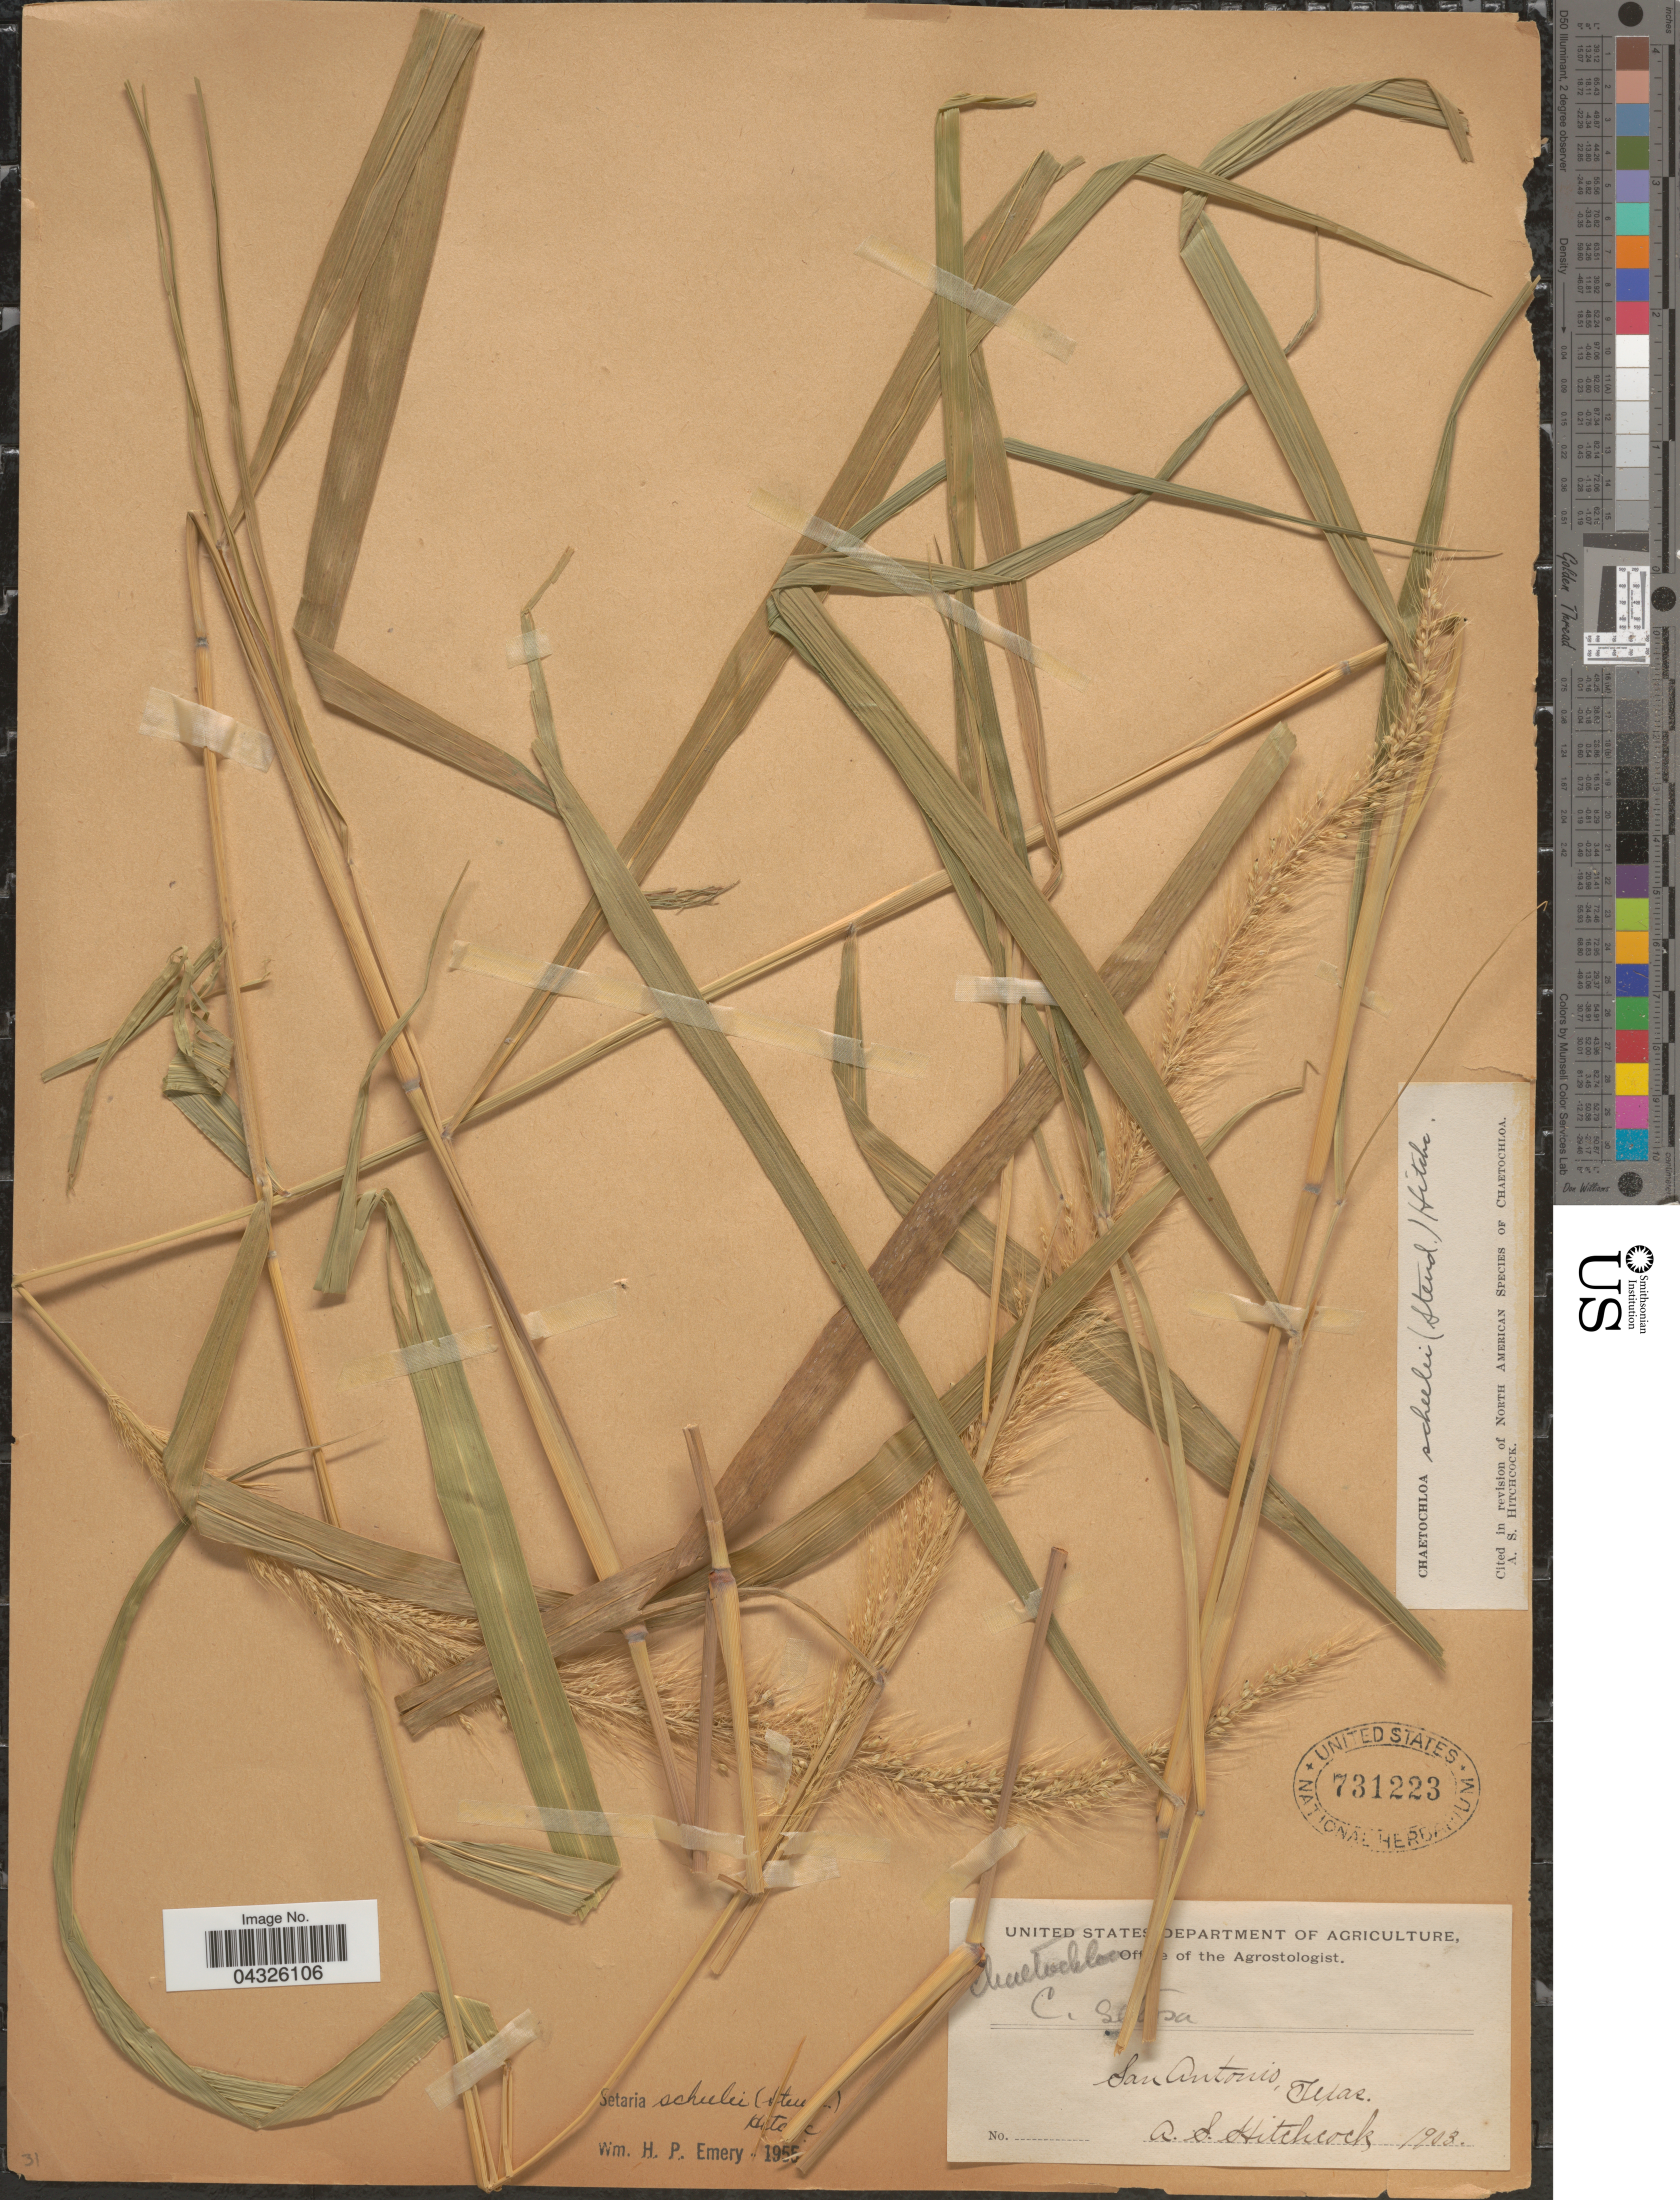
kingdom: Plantae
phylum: Tracheophyta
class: Liliopsida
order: Poales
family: Poaceae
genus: Setaria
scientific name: Setaria scheelei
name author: (Steud.) Hitchc.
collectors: A. S. Hitchcock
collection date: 1903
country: United States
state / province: Texas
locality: San Antonio.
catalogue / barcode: US 731223